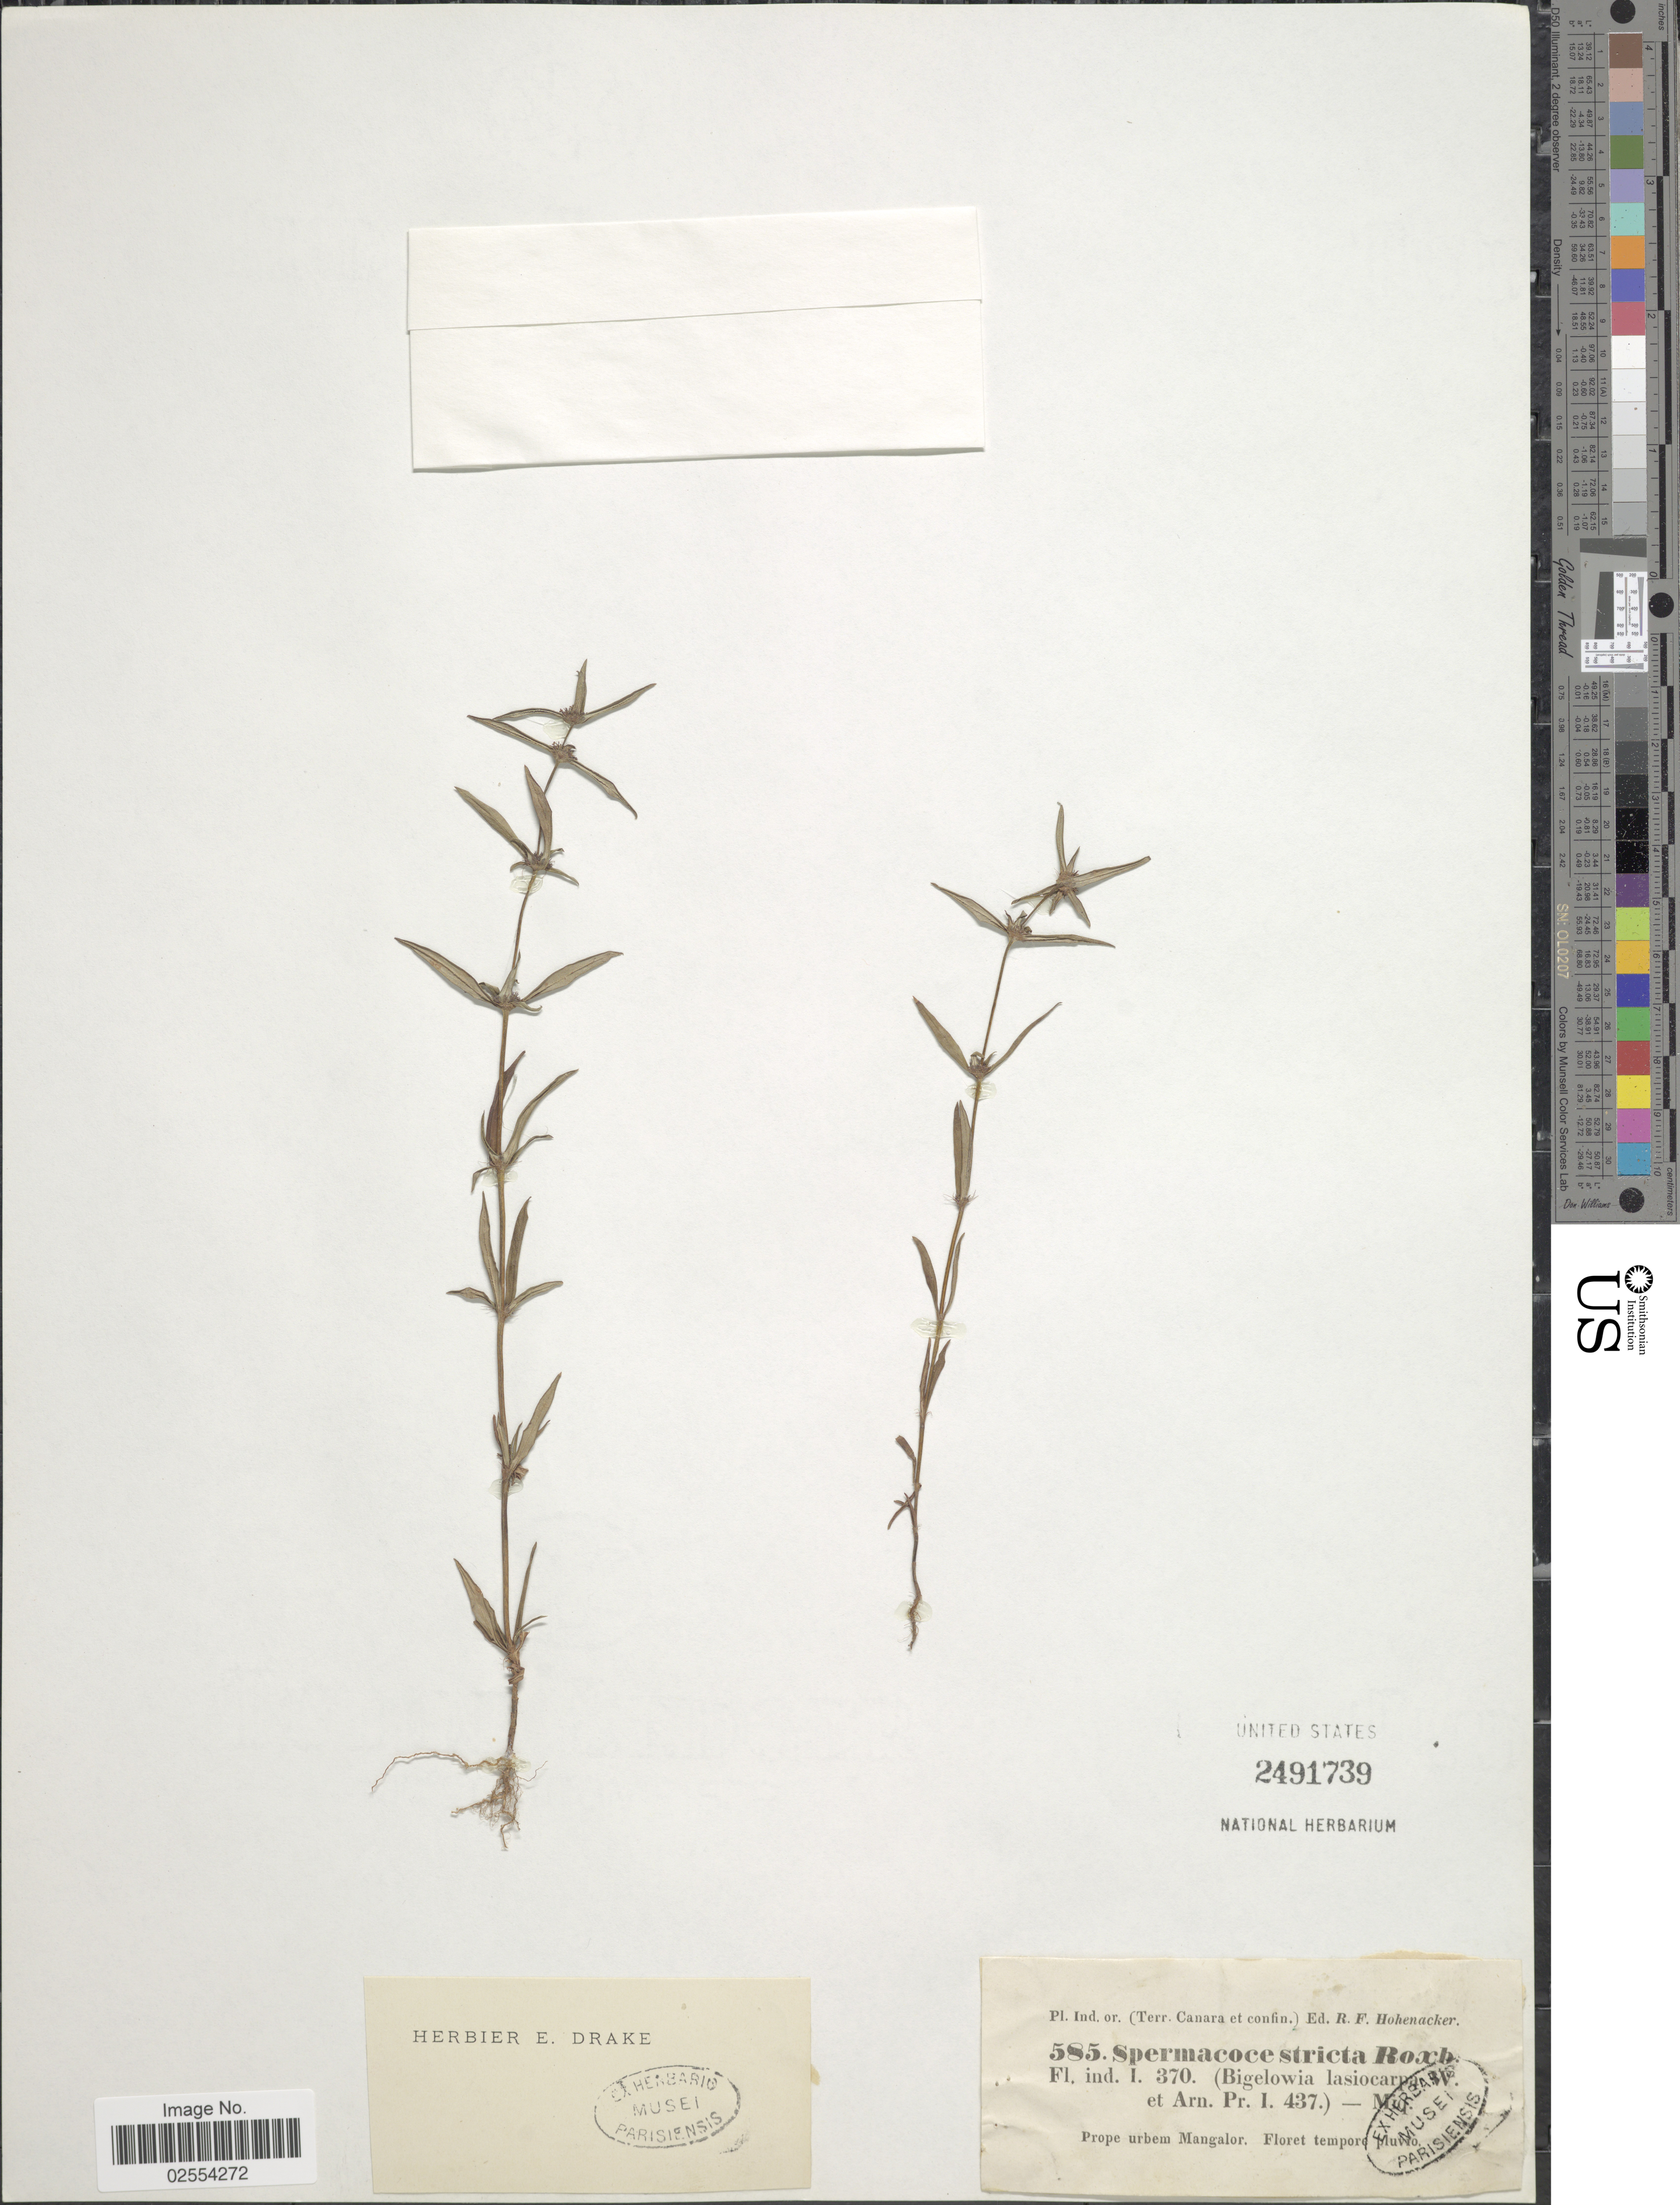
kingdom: Plantae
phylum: Tracheophyta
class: Magnoliopsida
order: Gentianales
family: Rubiaceae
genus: Spermacoce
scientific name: Spermacoce stricta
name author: L. f.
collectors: R. F. Hohenacker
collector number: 585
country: India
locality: Ind. or. (Terr. Canara et confin) Prope urbem Mangalor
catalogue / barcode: US 2491739